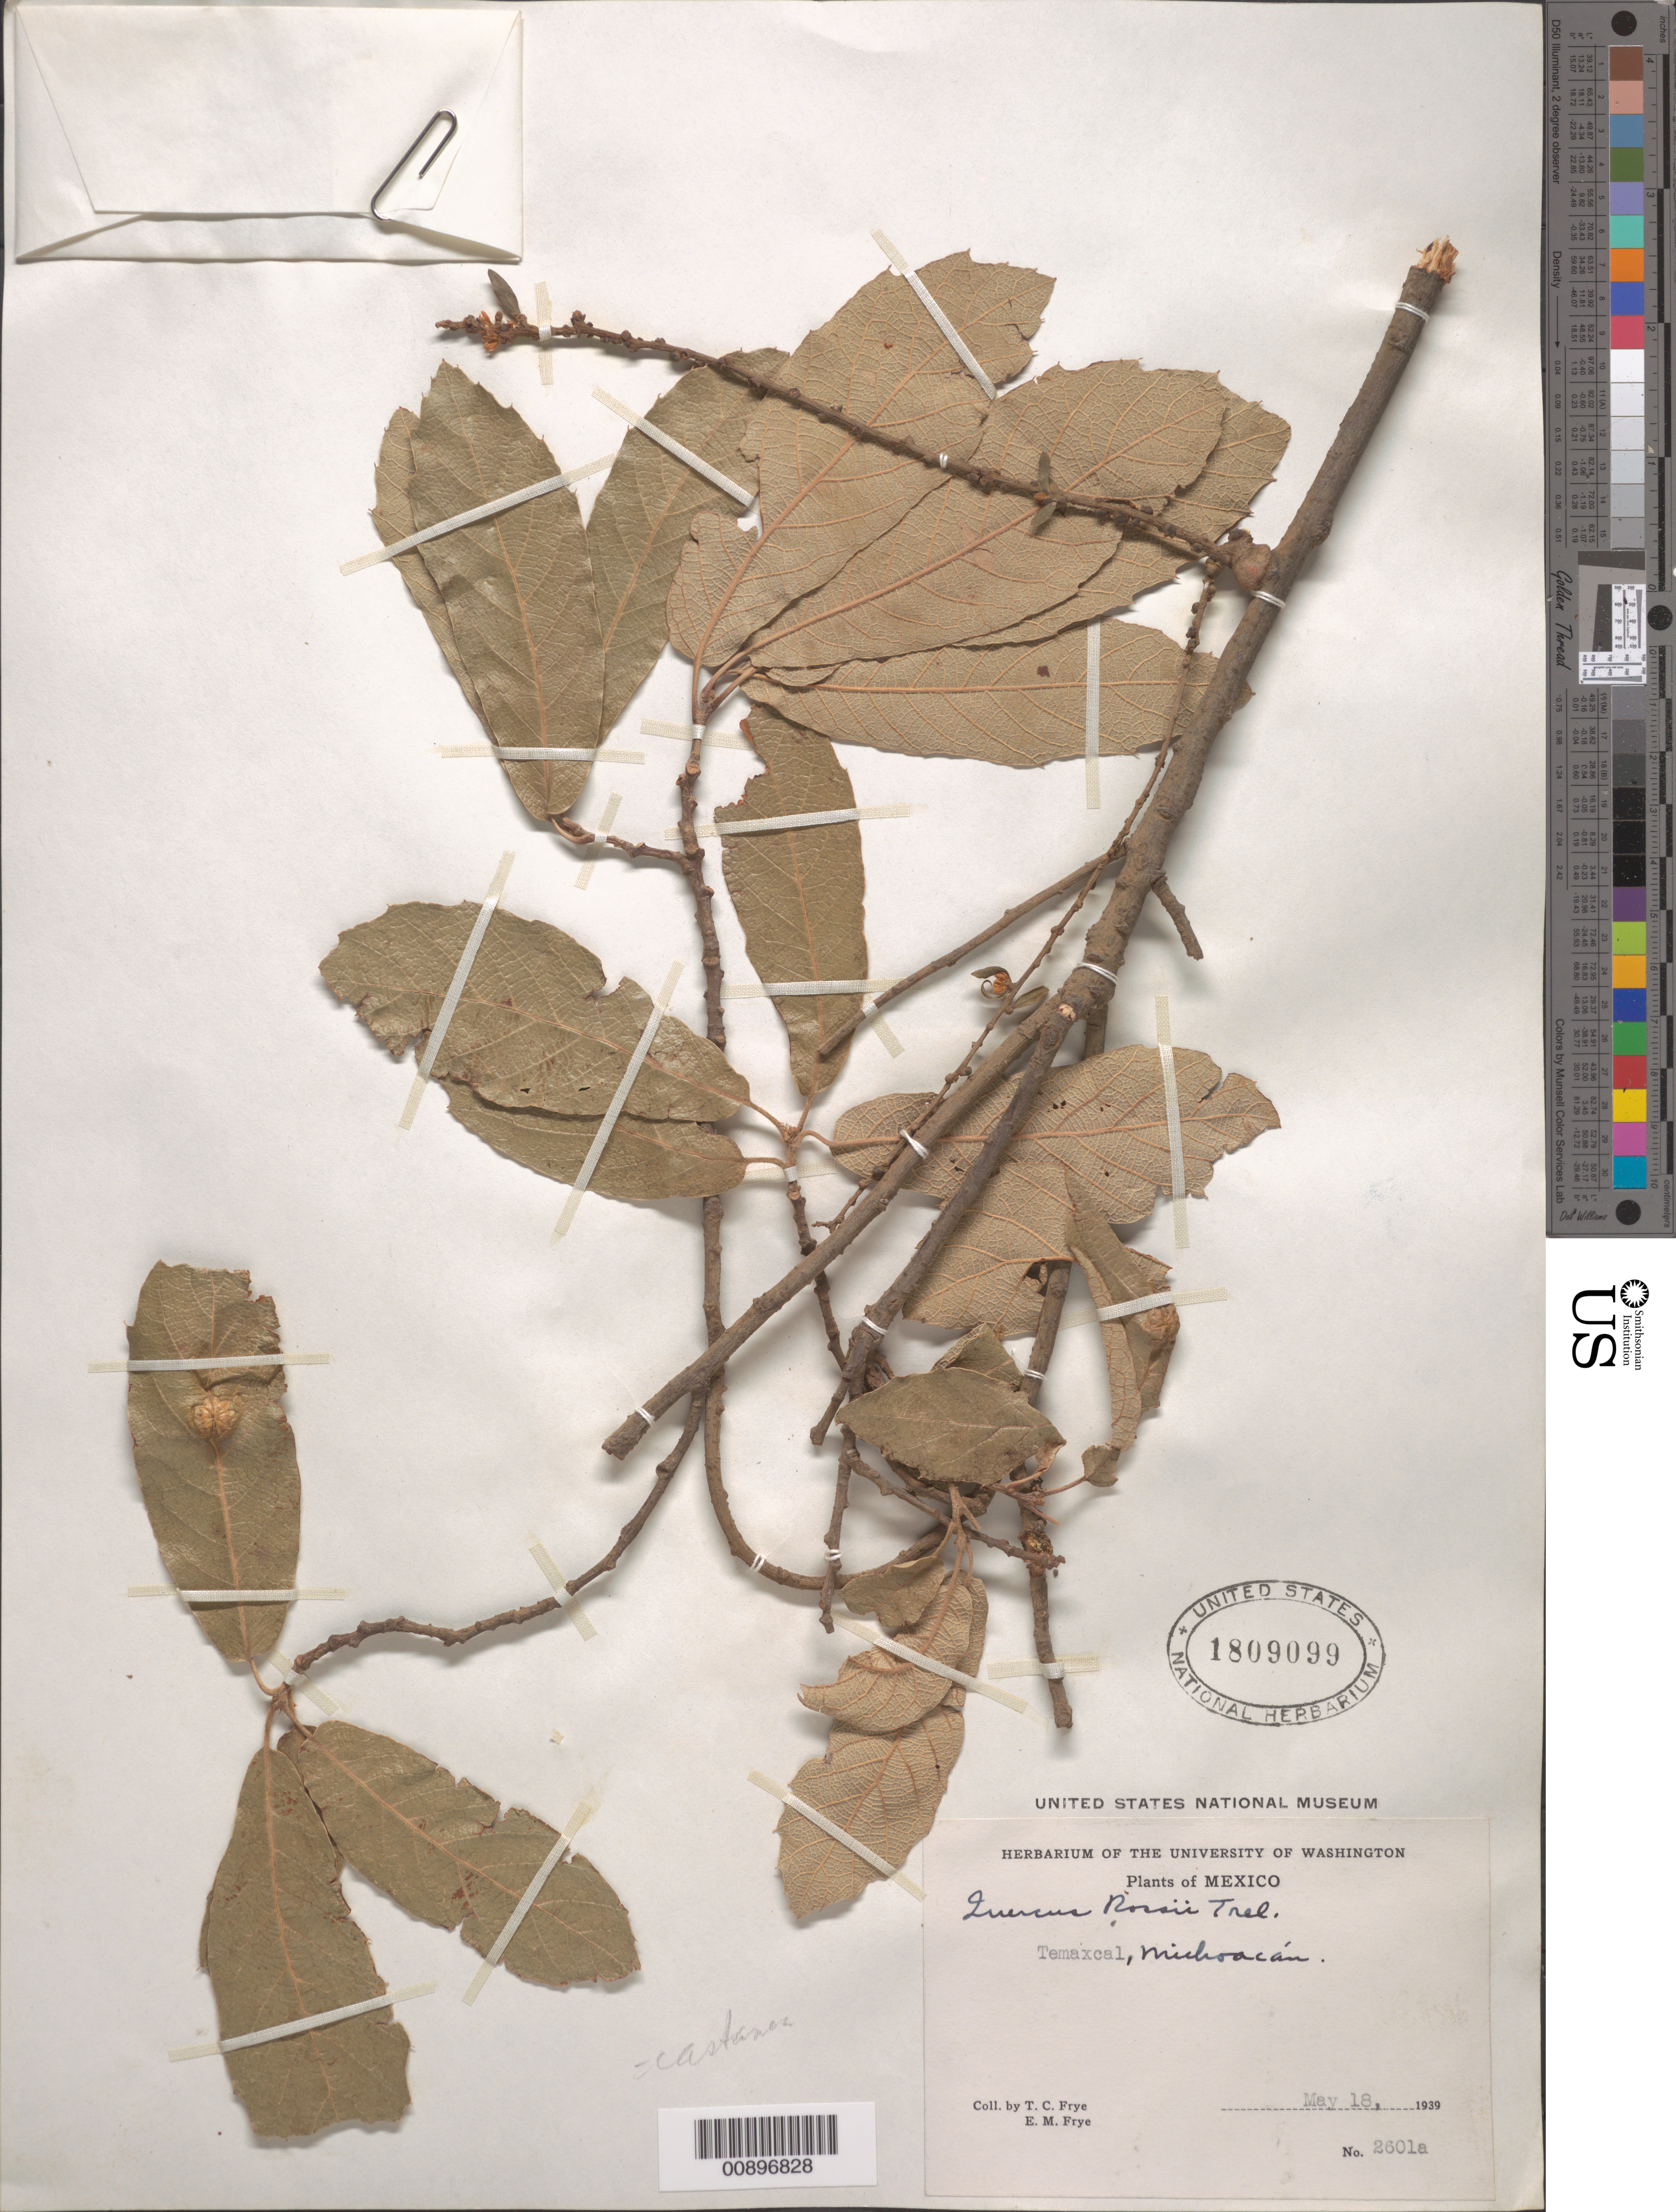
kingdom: Plantae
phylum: Tracheophyta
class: Magnoliopsida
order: Fagales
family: Fagaceae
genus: Quercus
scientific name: Quercus castanea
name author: Née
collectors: T. C. Frye & E. Frye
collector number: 2601 a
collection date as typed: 18 May 1939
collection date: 1939-05-18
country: Mexico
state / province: Michoacán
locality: Temaxcal, Michoacán.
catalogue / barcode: US 1809099